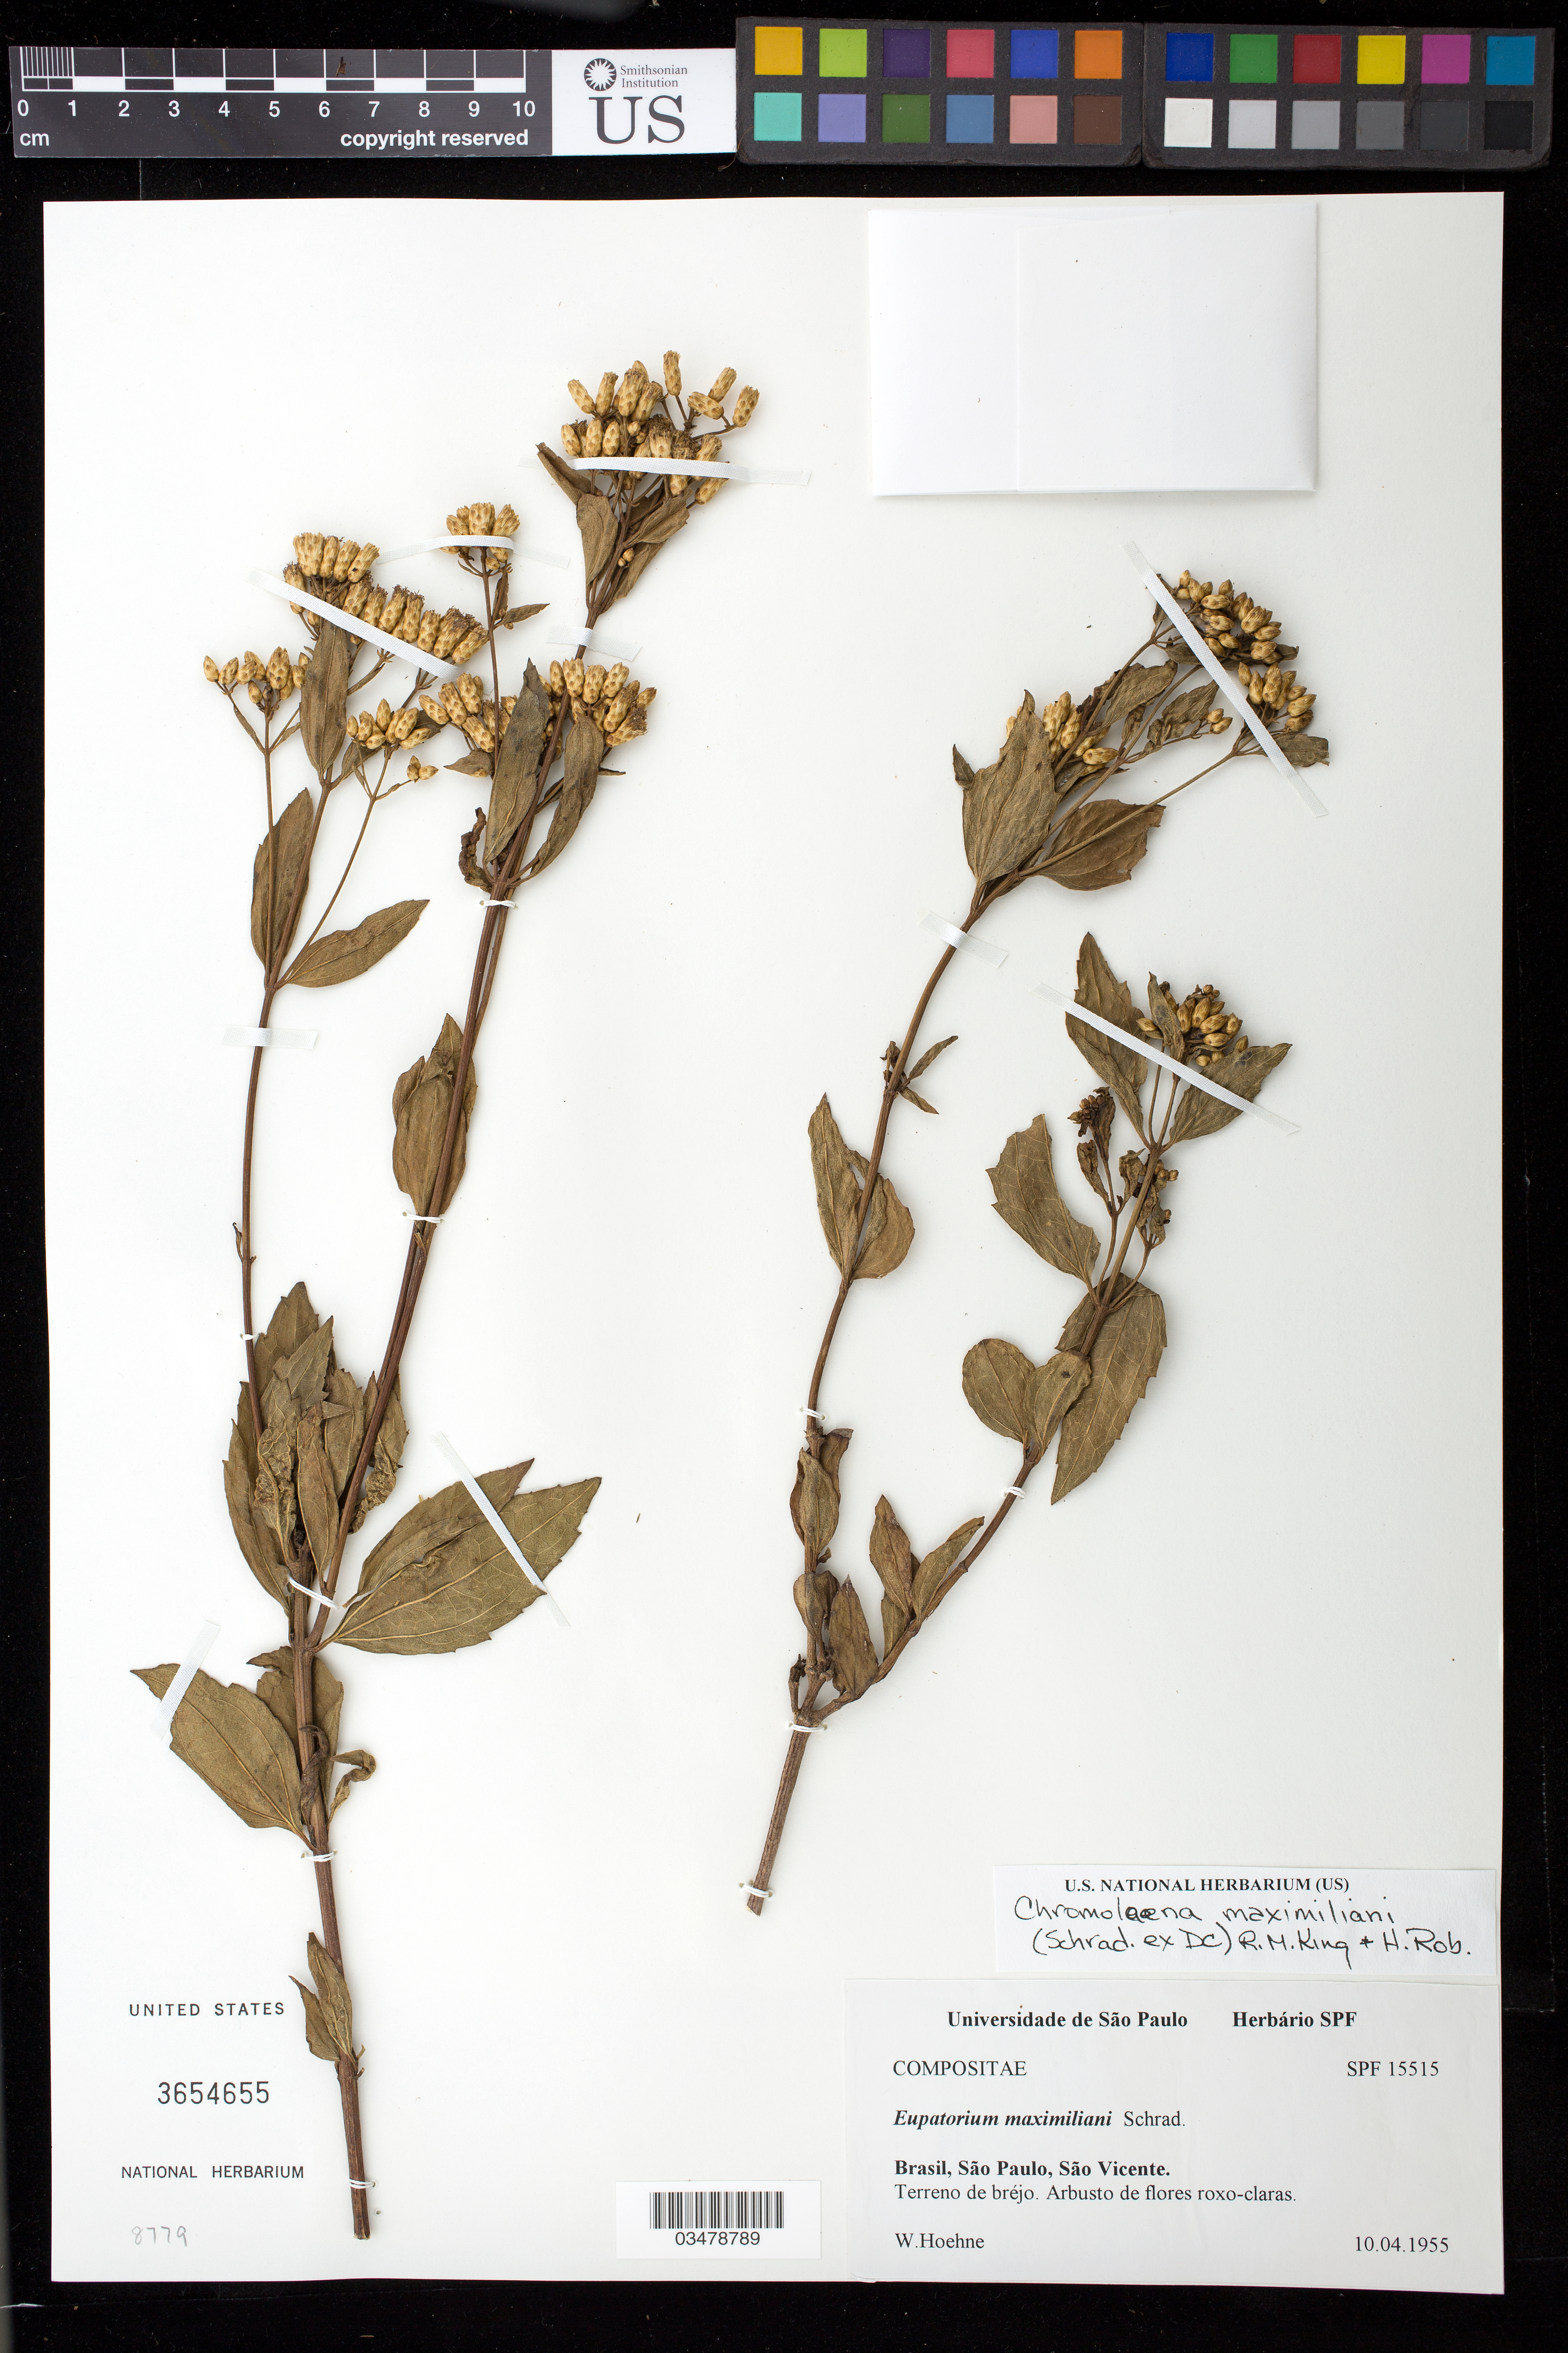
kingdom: Plantae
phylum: Tracheophyta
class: Magnoliopsida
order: Asterales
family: Asteraceae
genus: Chromolaena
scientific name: Chromolaena maximiliani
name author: (Schrad. ex DC.) R.M. King & H. Rob.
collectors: W. Hoehne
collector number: SPF 15515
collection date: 1955-04-10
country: Brazil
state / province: São Paulo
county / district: São Vicente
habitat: Terreno de brejo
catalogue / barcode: US 3654655